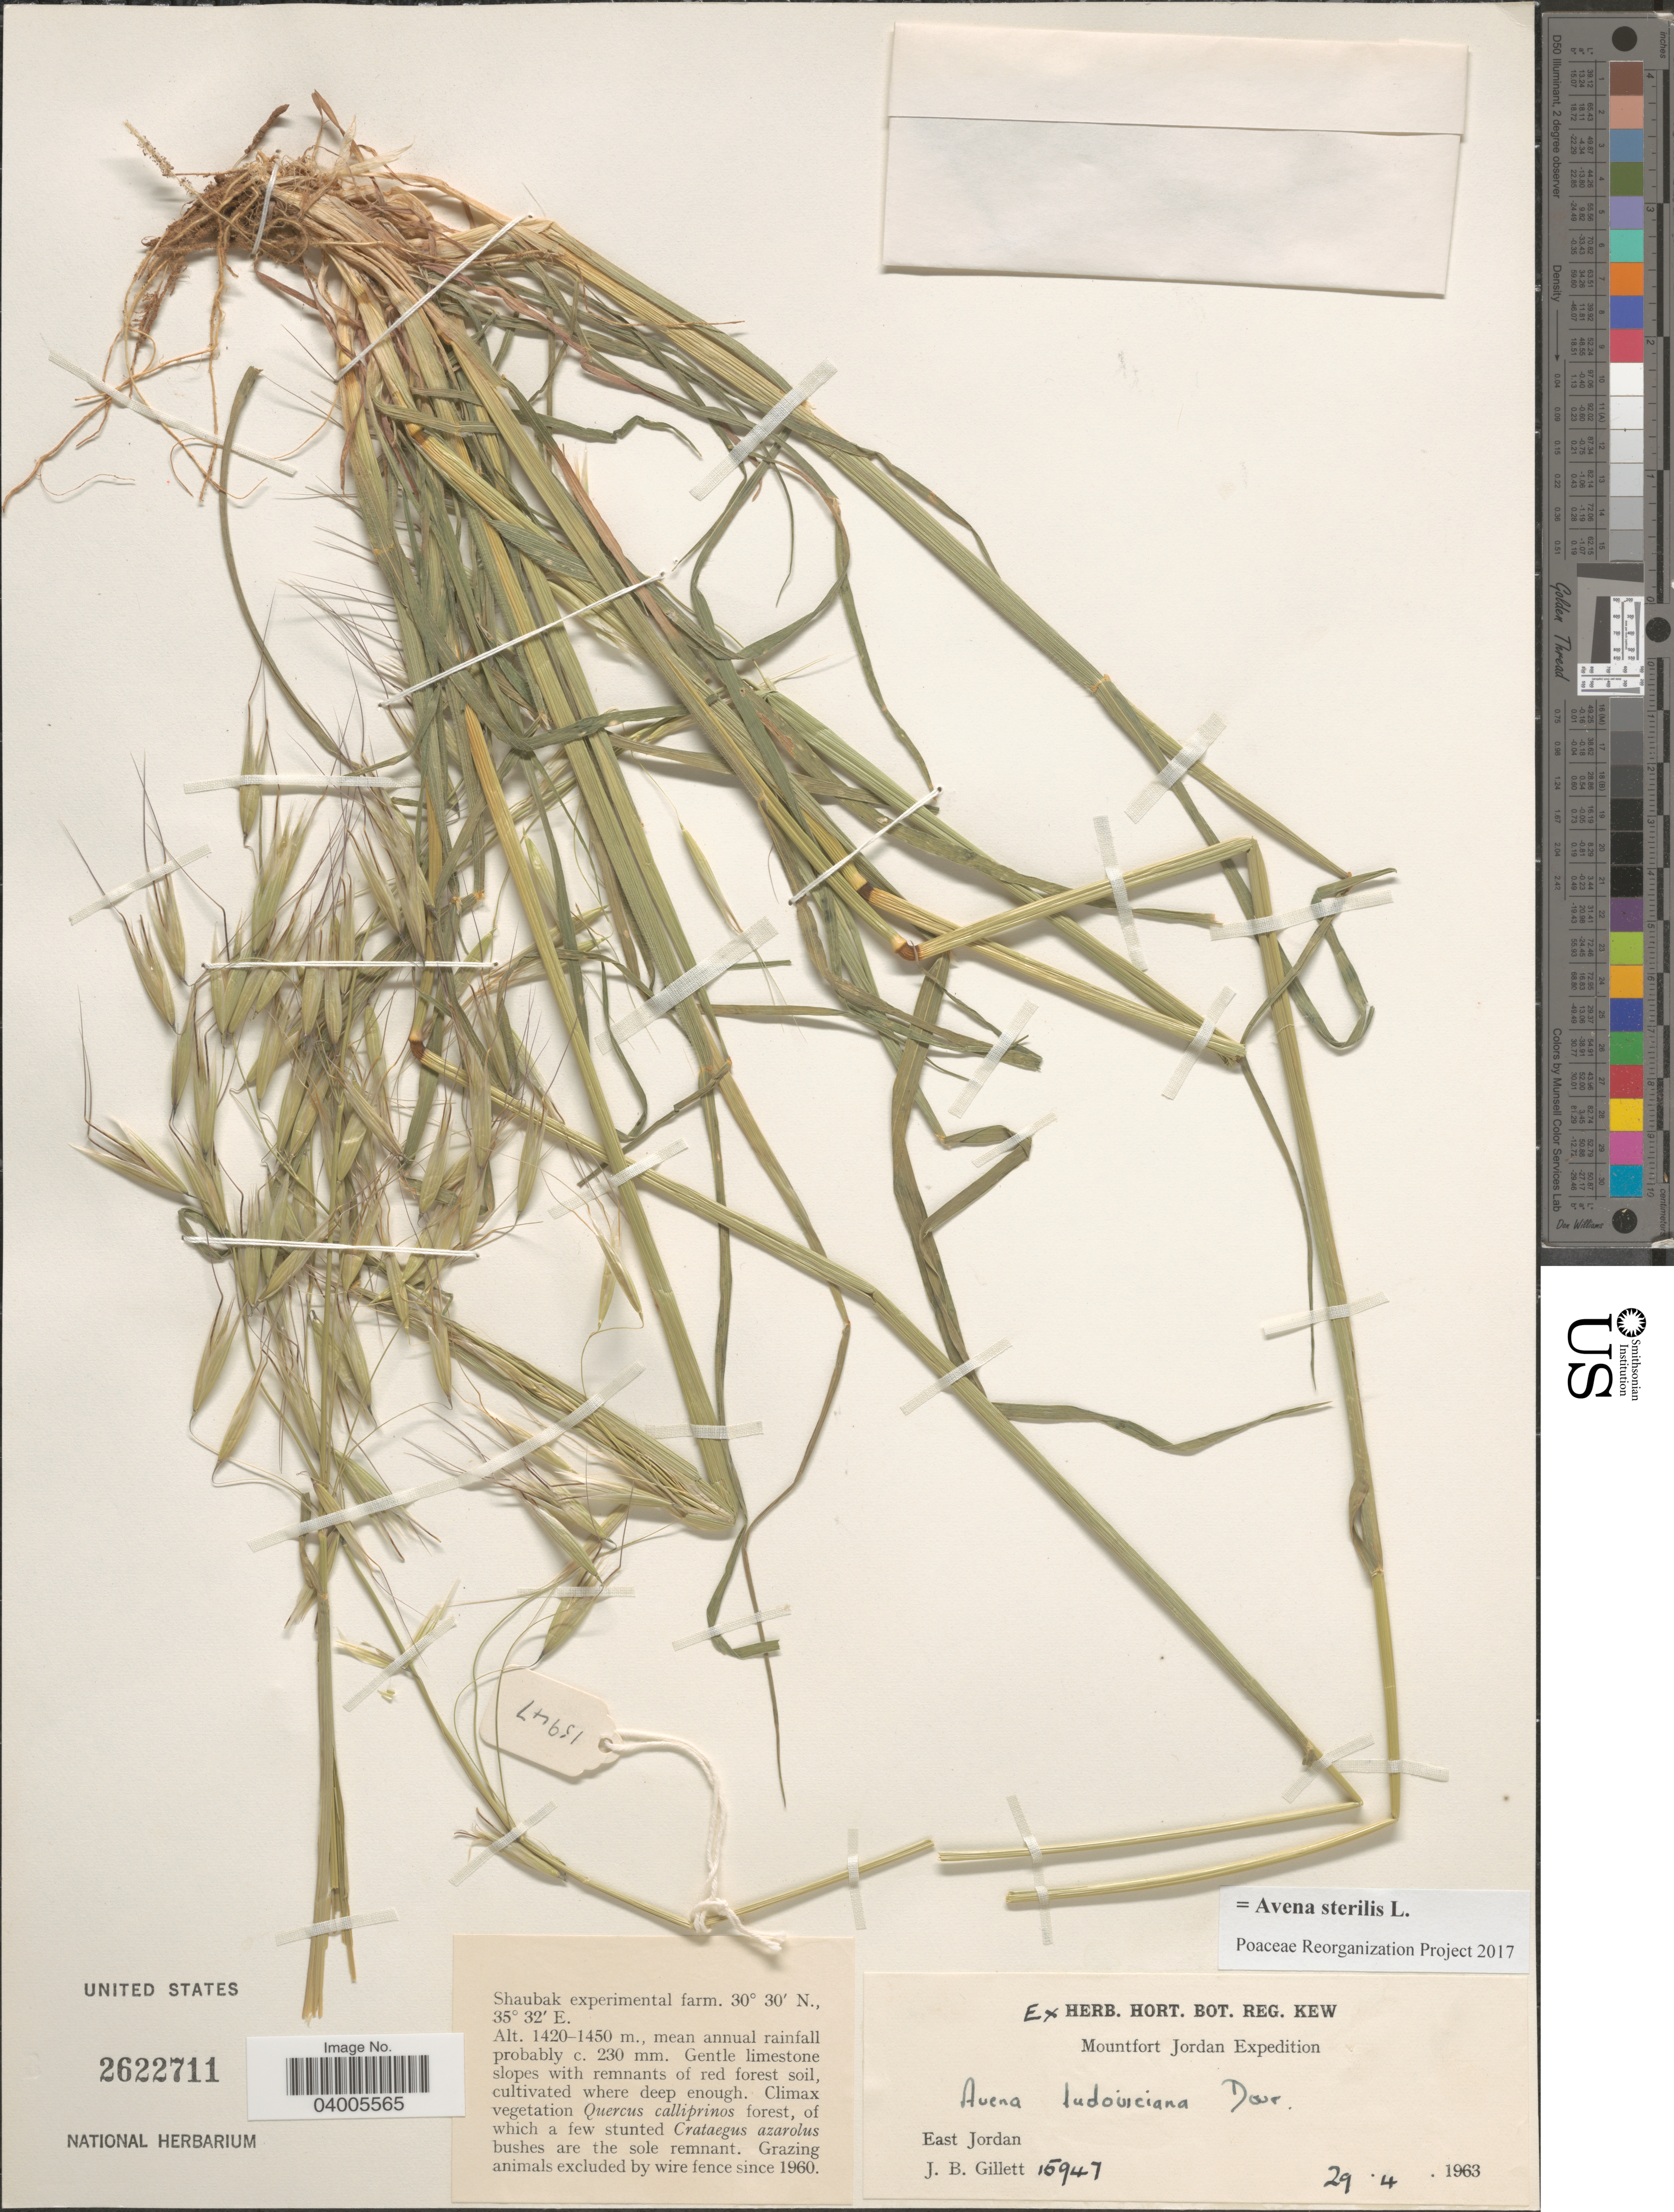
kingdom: Plantae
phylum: Tracheophyta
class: Liliopsida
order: Poales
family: Poaceae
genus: Avena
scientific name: Avena sterilis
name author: L.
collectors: J. B. Gillett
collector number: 15947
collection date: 1963-04-29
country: Jordan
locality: East Jordan. Shaubak experimental farm.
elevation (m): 1420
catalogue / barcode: US 2622711